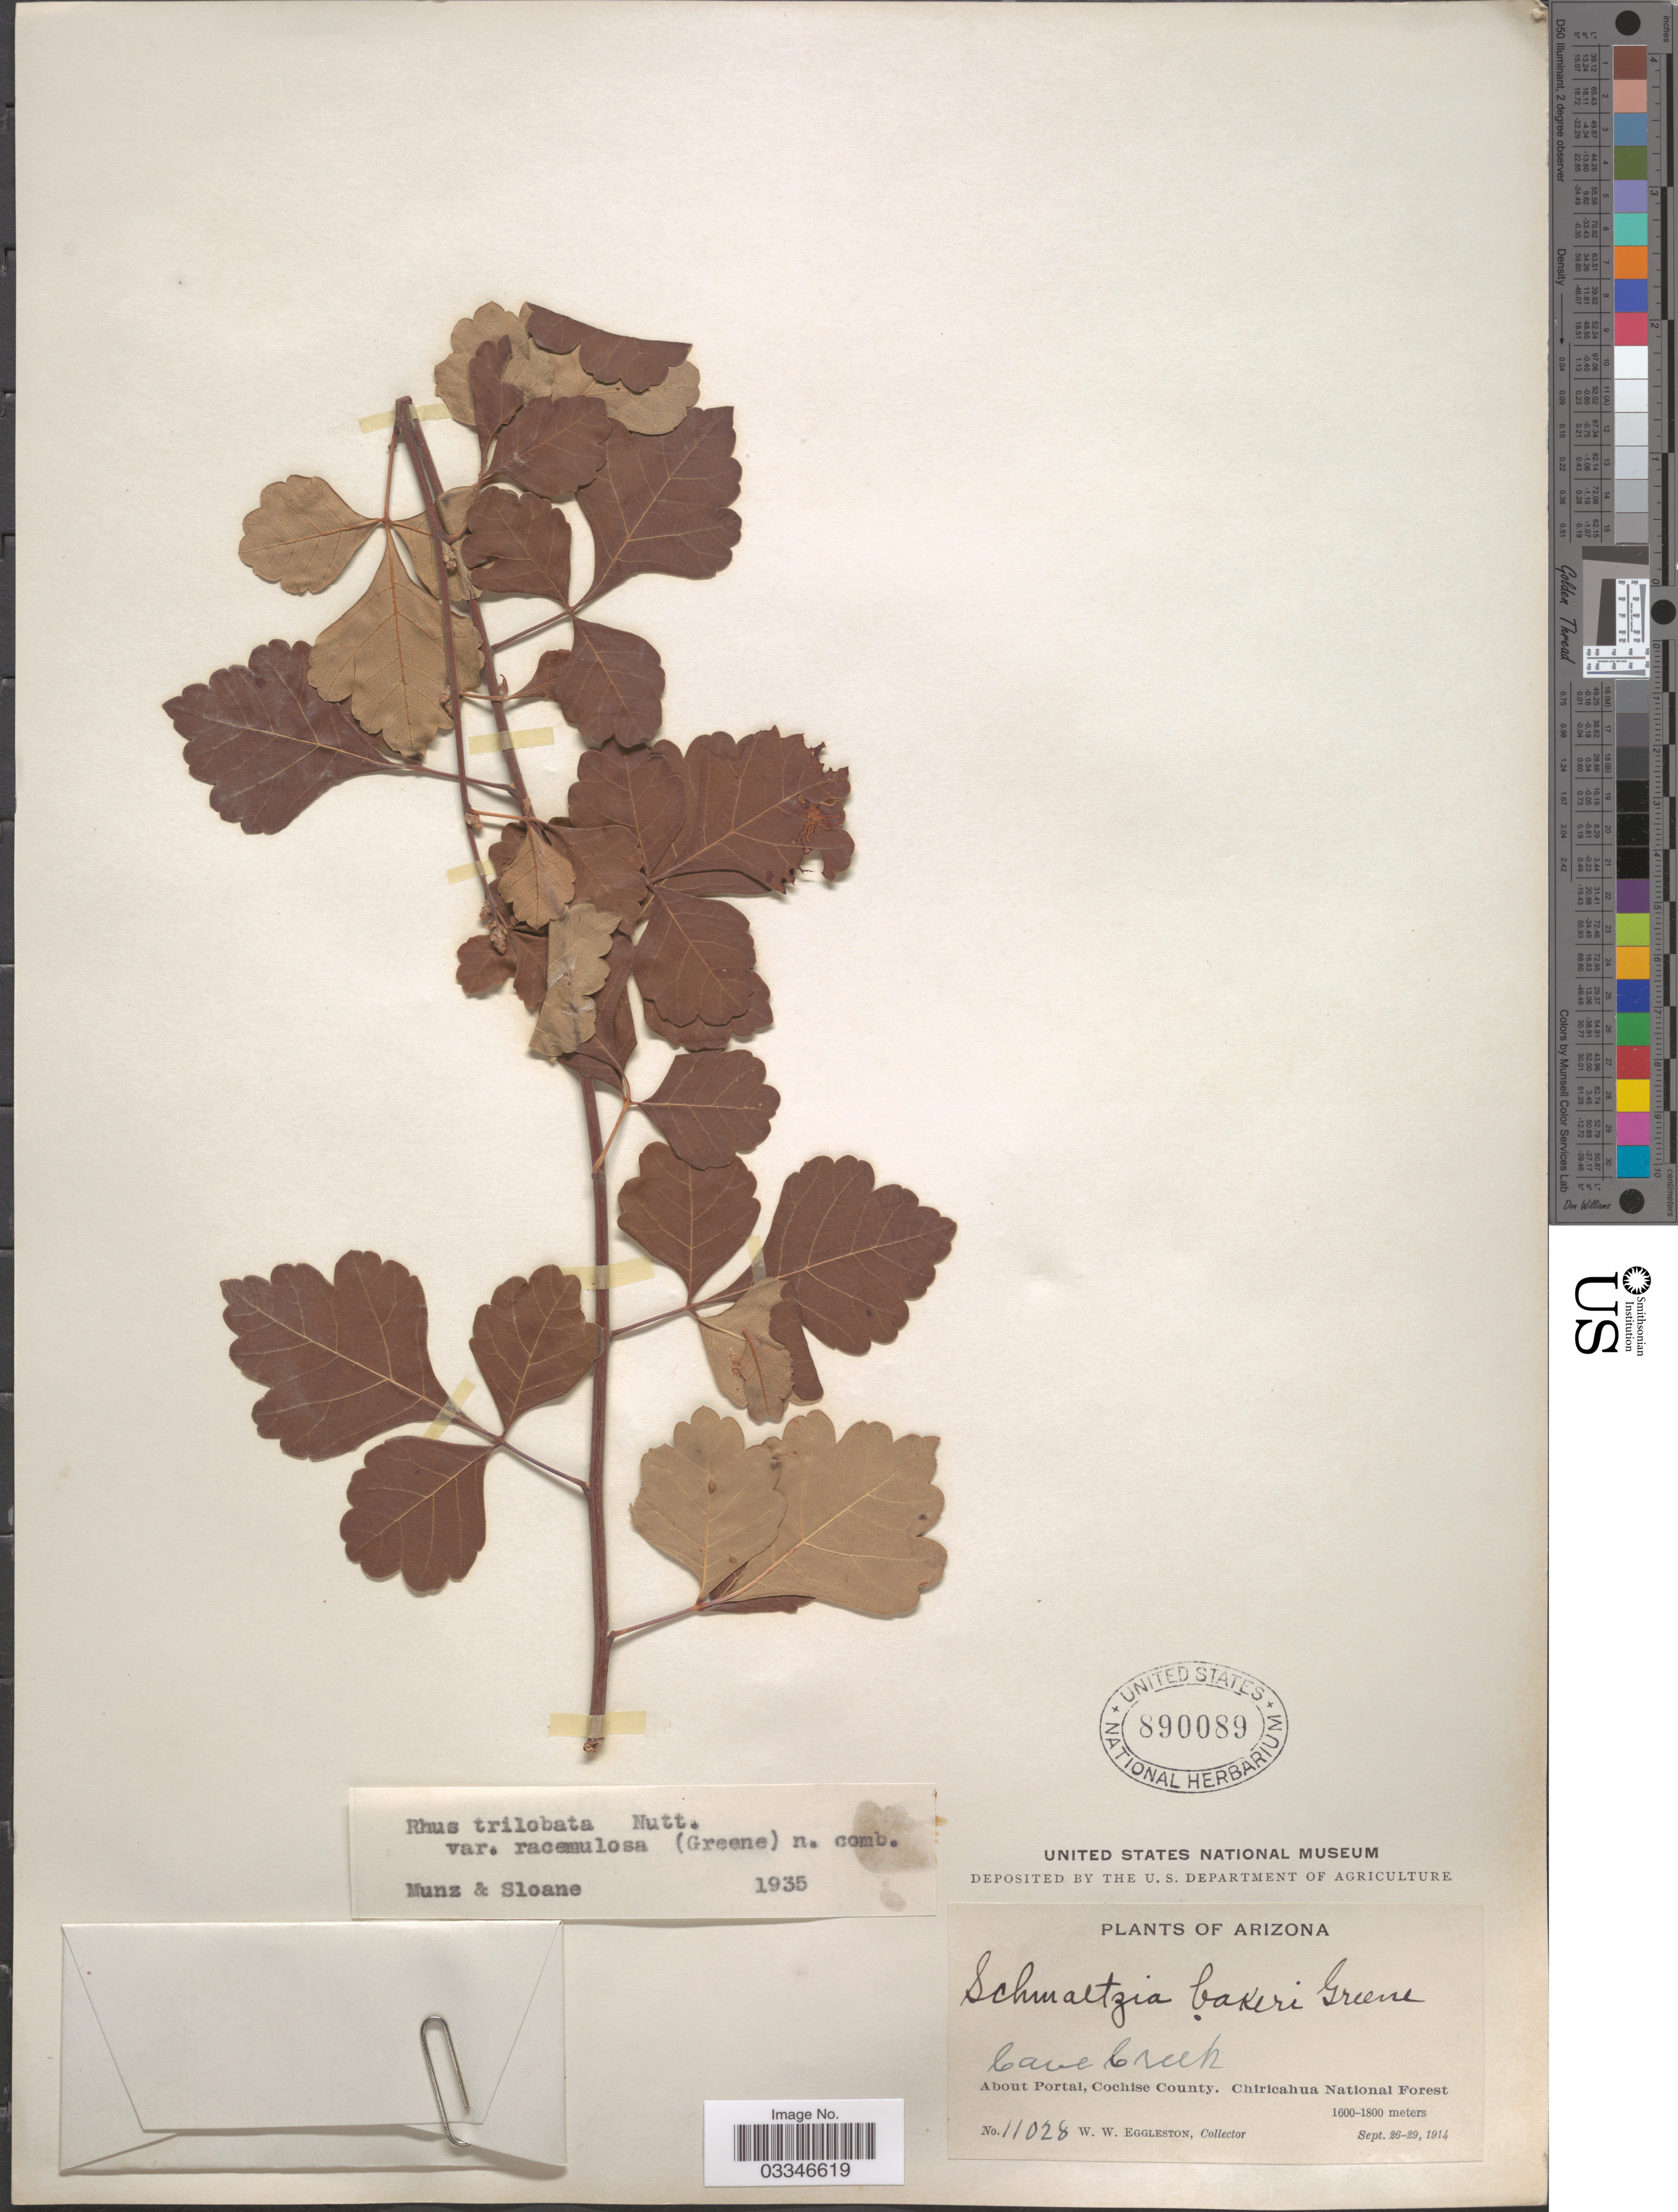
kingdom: Plantae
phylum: Tracheophyta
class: Magnoliopsida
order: Sapindales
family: Anacardiaceae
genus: Rhus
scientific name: Rhus trilobata var. racemulosa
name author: (Greene) F.A. Barkley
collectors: W. W. Eggleston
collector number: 11028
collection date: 1914-09-26/1914-09-29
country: United States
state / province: Arizona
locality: Cave Creek, About Portal, Cochise County, Chiricahua National Forest.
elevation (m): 1600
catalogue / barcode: US 890089